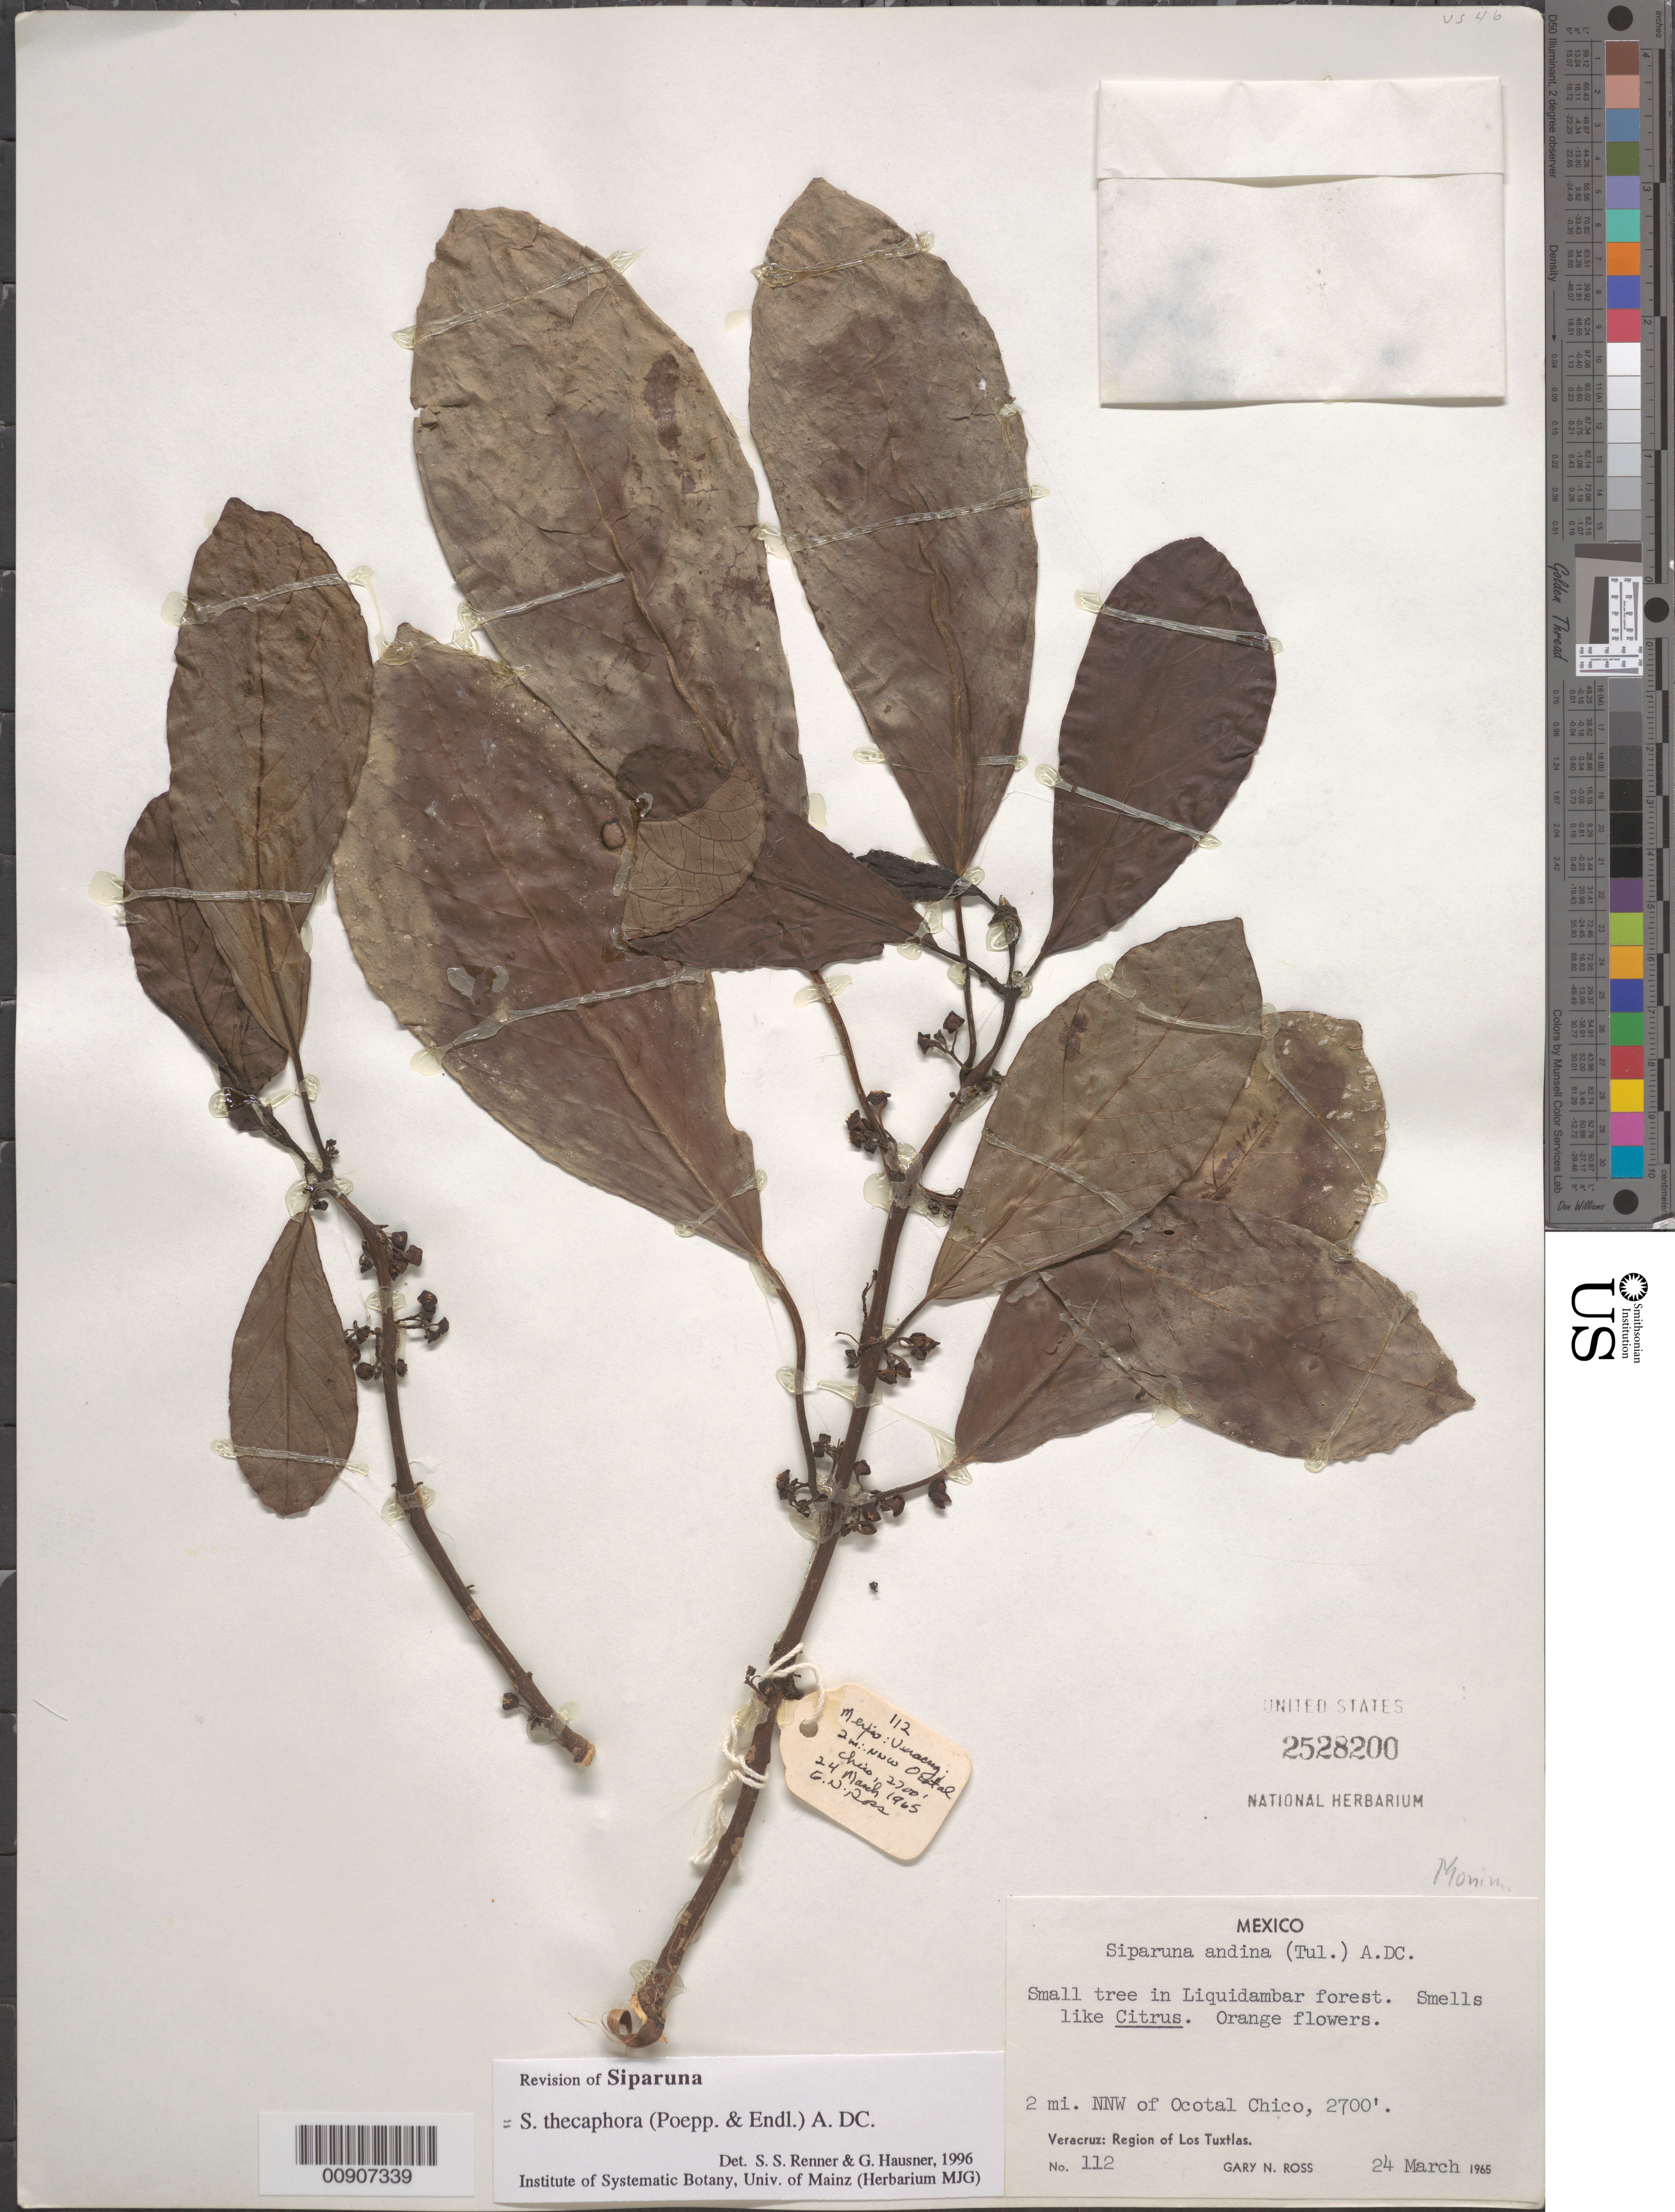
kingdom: Plantae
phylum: Tracheophyta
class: Magnoliopsida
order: Laurales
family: Siparunaceae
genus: Siparuna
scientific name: Siparuna thecaphora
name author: (Poepp. & Endl.) A. DC.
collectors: G. N. Ross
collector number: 112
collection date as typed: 24 Mar 1965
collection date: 1965-03-24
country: Mexico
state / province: Veracruz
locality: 2 mi. NNW of Ocotal Chico. Veracruz: Region of Los Tuxtlas.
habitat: In liquidambar forest.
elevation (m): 823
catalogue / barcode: US 2528200